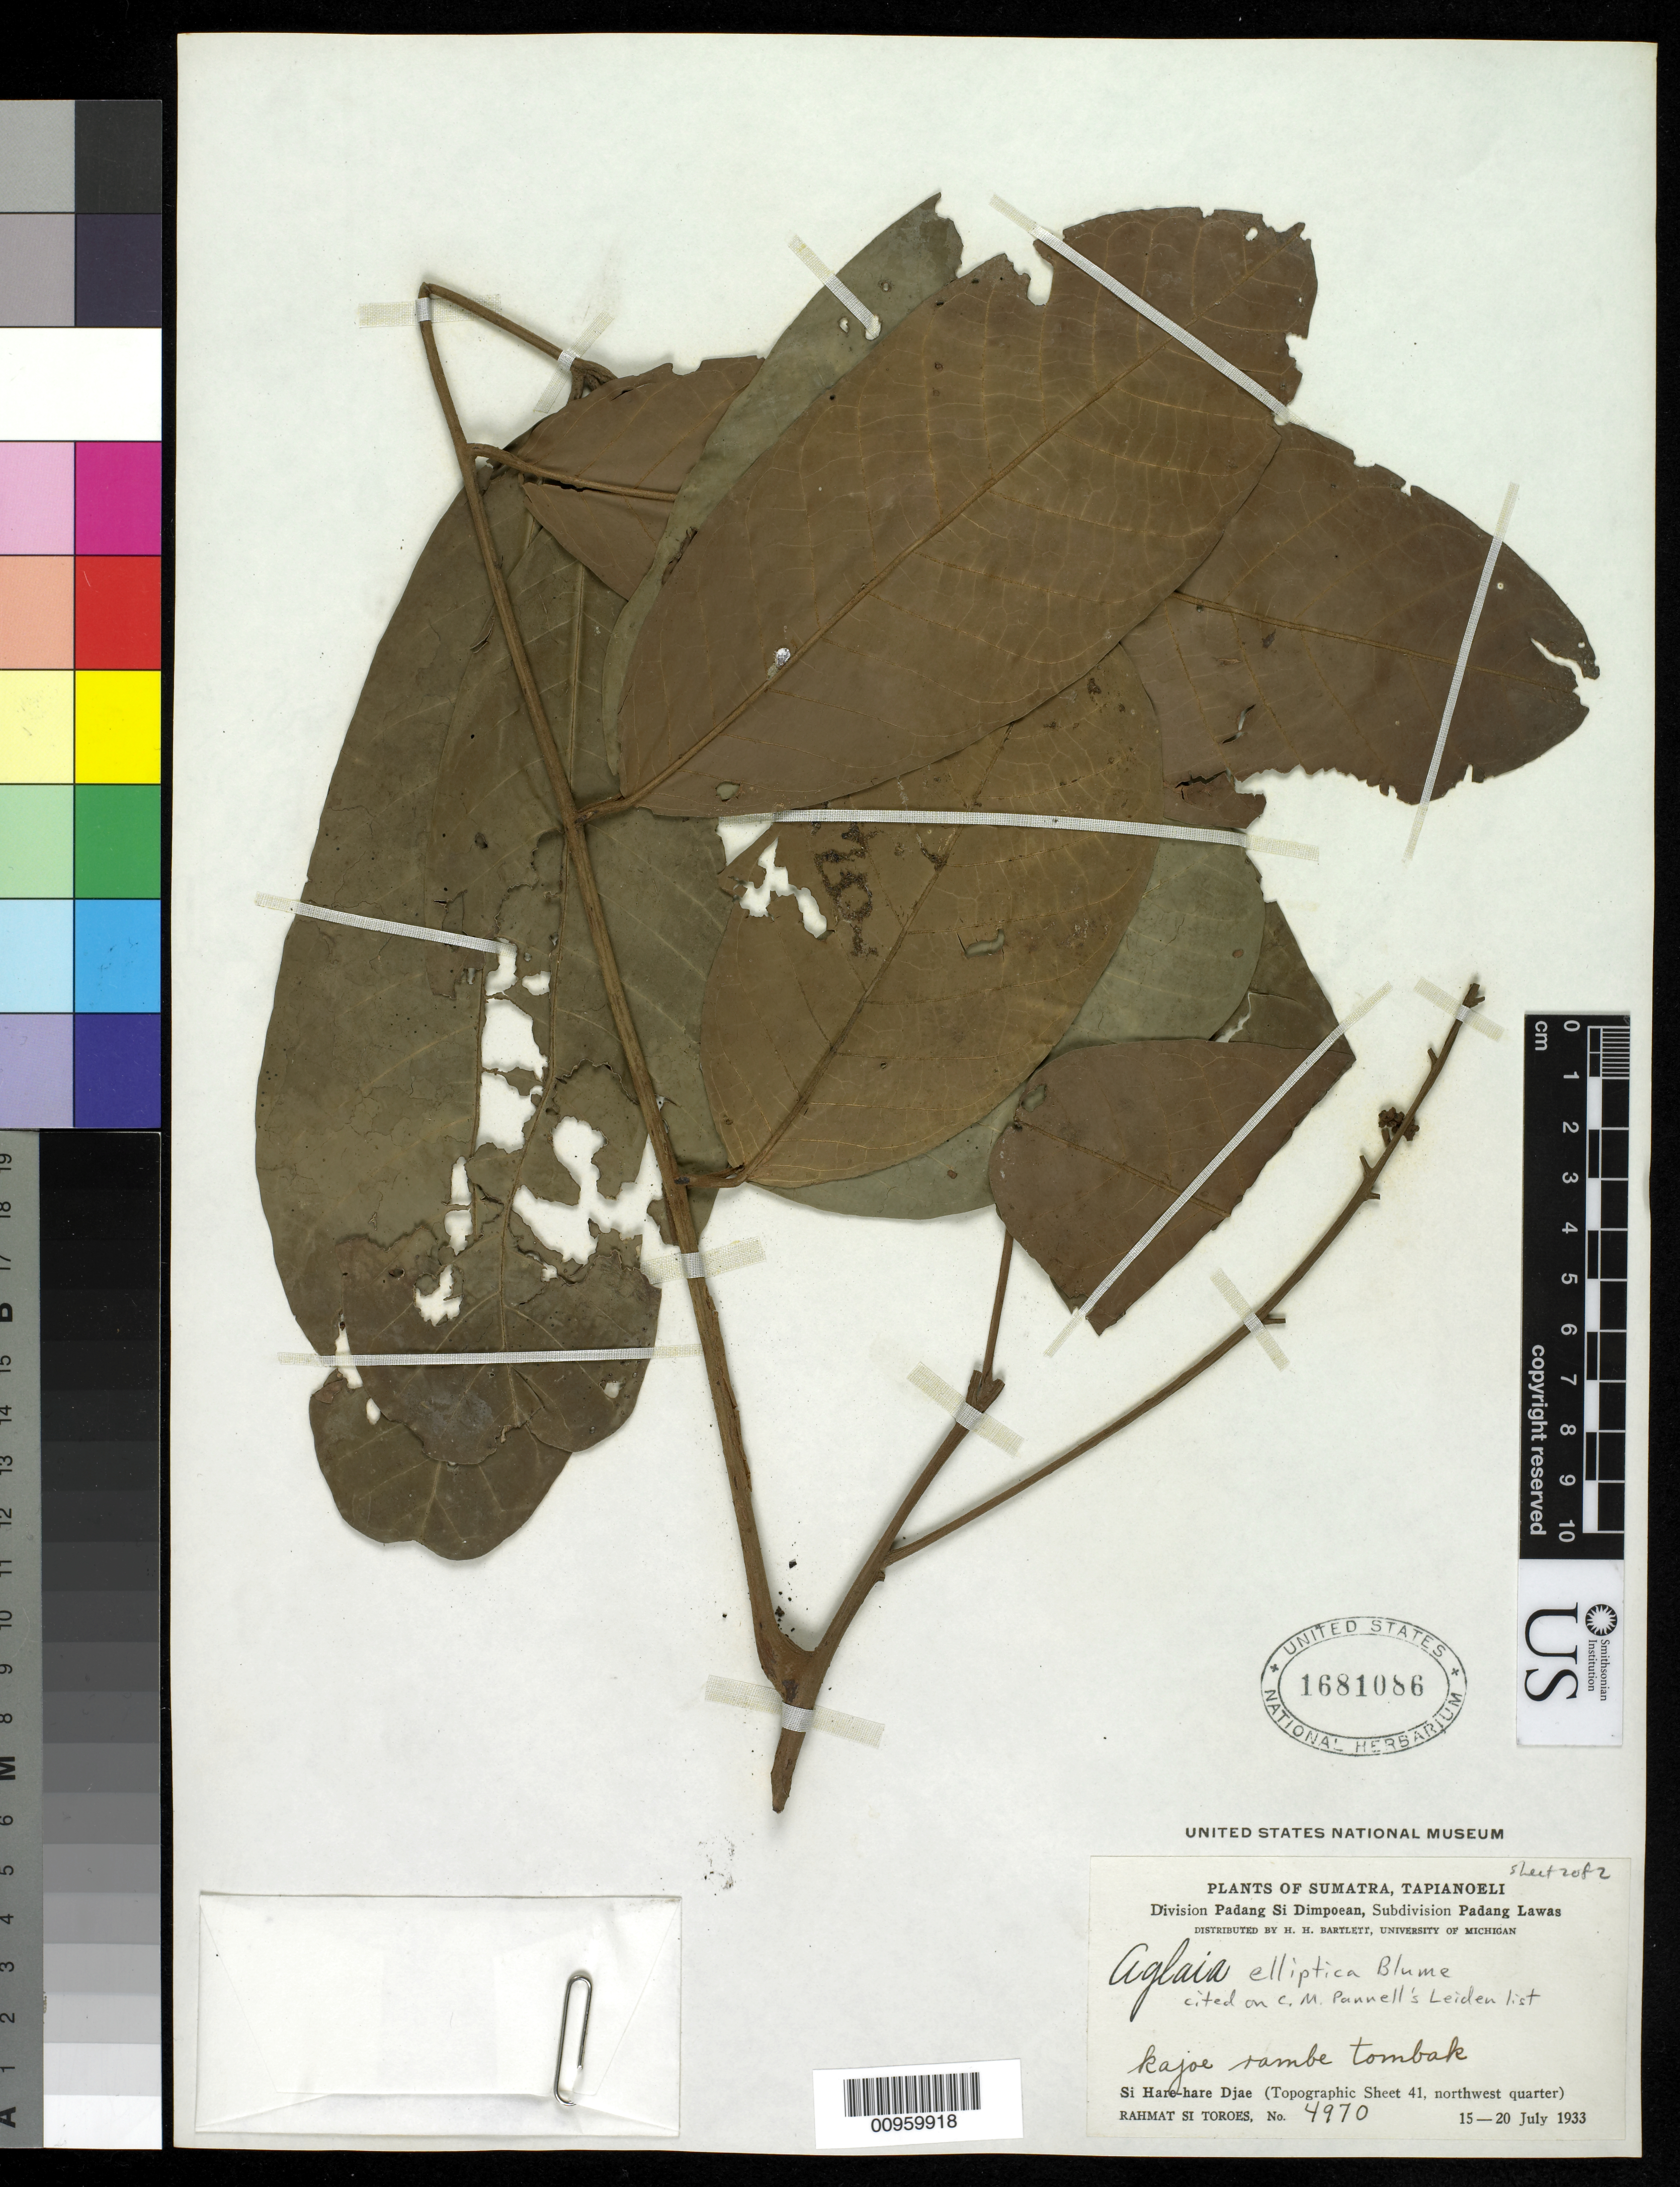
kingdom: Plantae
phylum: Tracheophyta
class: Magnoliopsida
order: Sapindales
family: Meliaceae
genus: Aglaia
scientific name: Aglaia elliptica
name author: Blume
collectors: Rahmat Si Boeea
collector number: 4970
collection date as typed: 15 Jul 1933 to 20 Jul 1933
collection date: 1933-07-15/1933-07-20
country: Indonesia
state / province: Sumatra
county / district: West Sumatra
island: Sumatra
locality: Tapianoeli, Division Padang Si Dimpoean, Subdivision Padang Lawas. Si Hare-hare Djae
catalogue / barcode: US 1681086